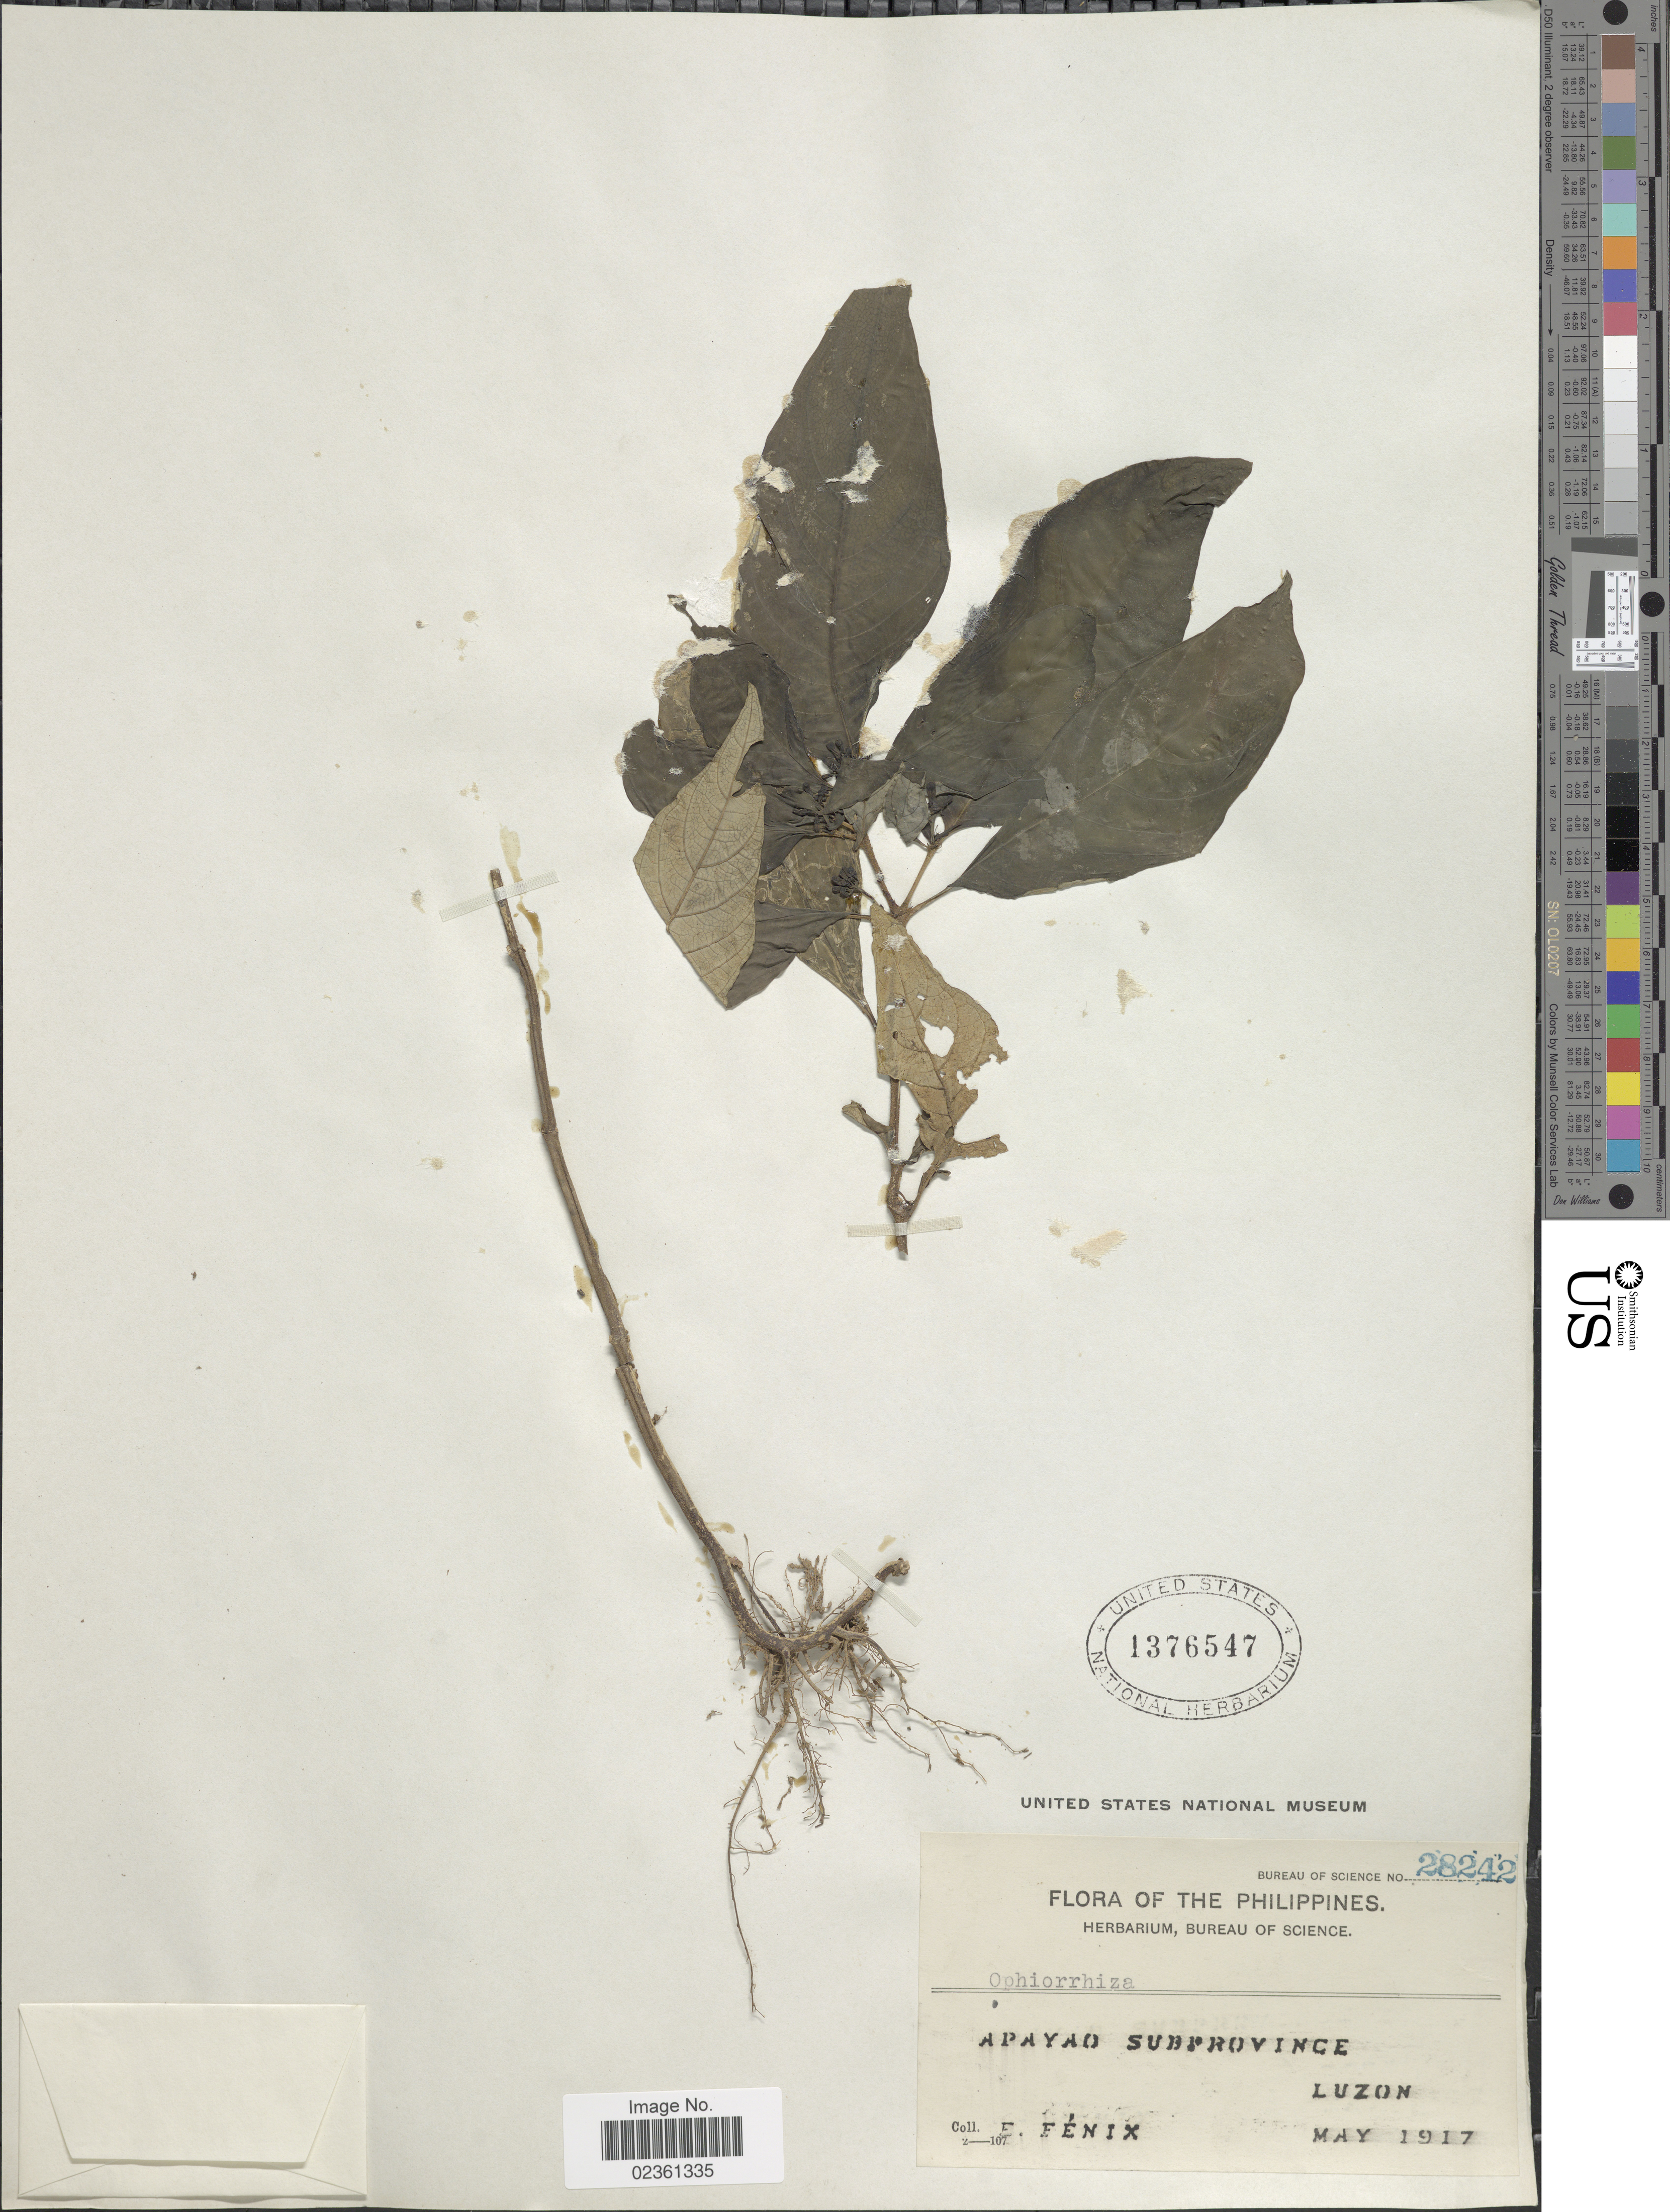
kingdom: Plantae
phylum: Tracheophyta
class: Magnoliopsida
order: Gentianales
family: Rubiaceae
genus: Ophiorrhiza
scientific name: Ophiorrhiza sp.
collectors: E. Fénix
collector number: Bureau of Science 28242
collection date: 1917-05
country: Philippines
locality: Apayao Subprovince, Luzon.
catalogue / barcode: US 1376547